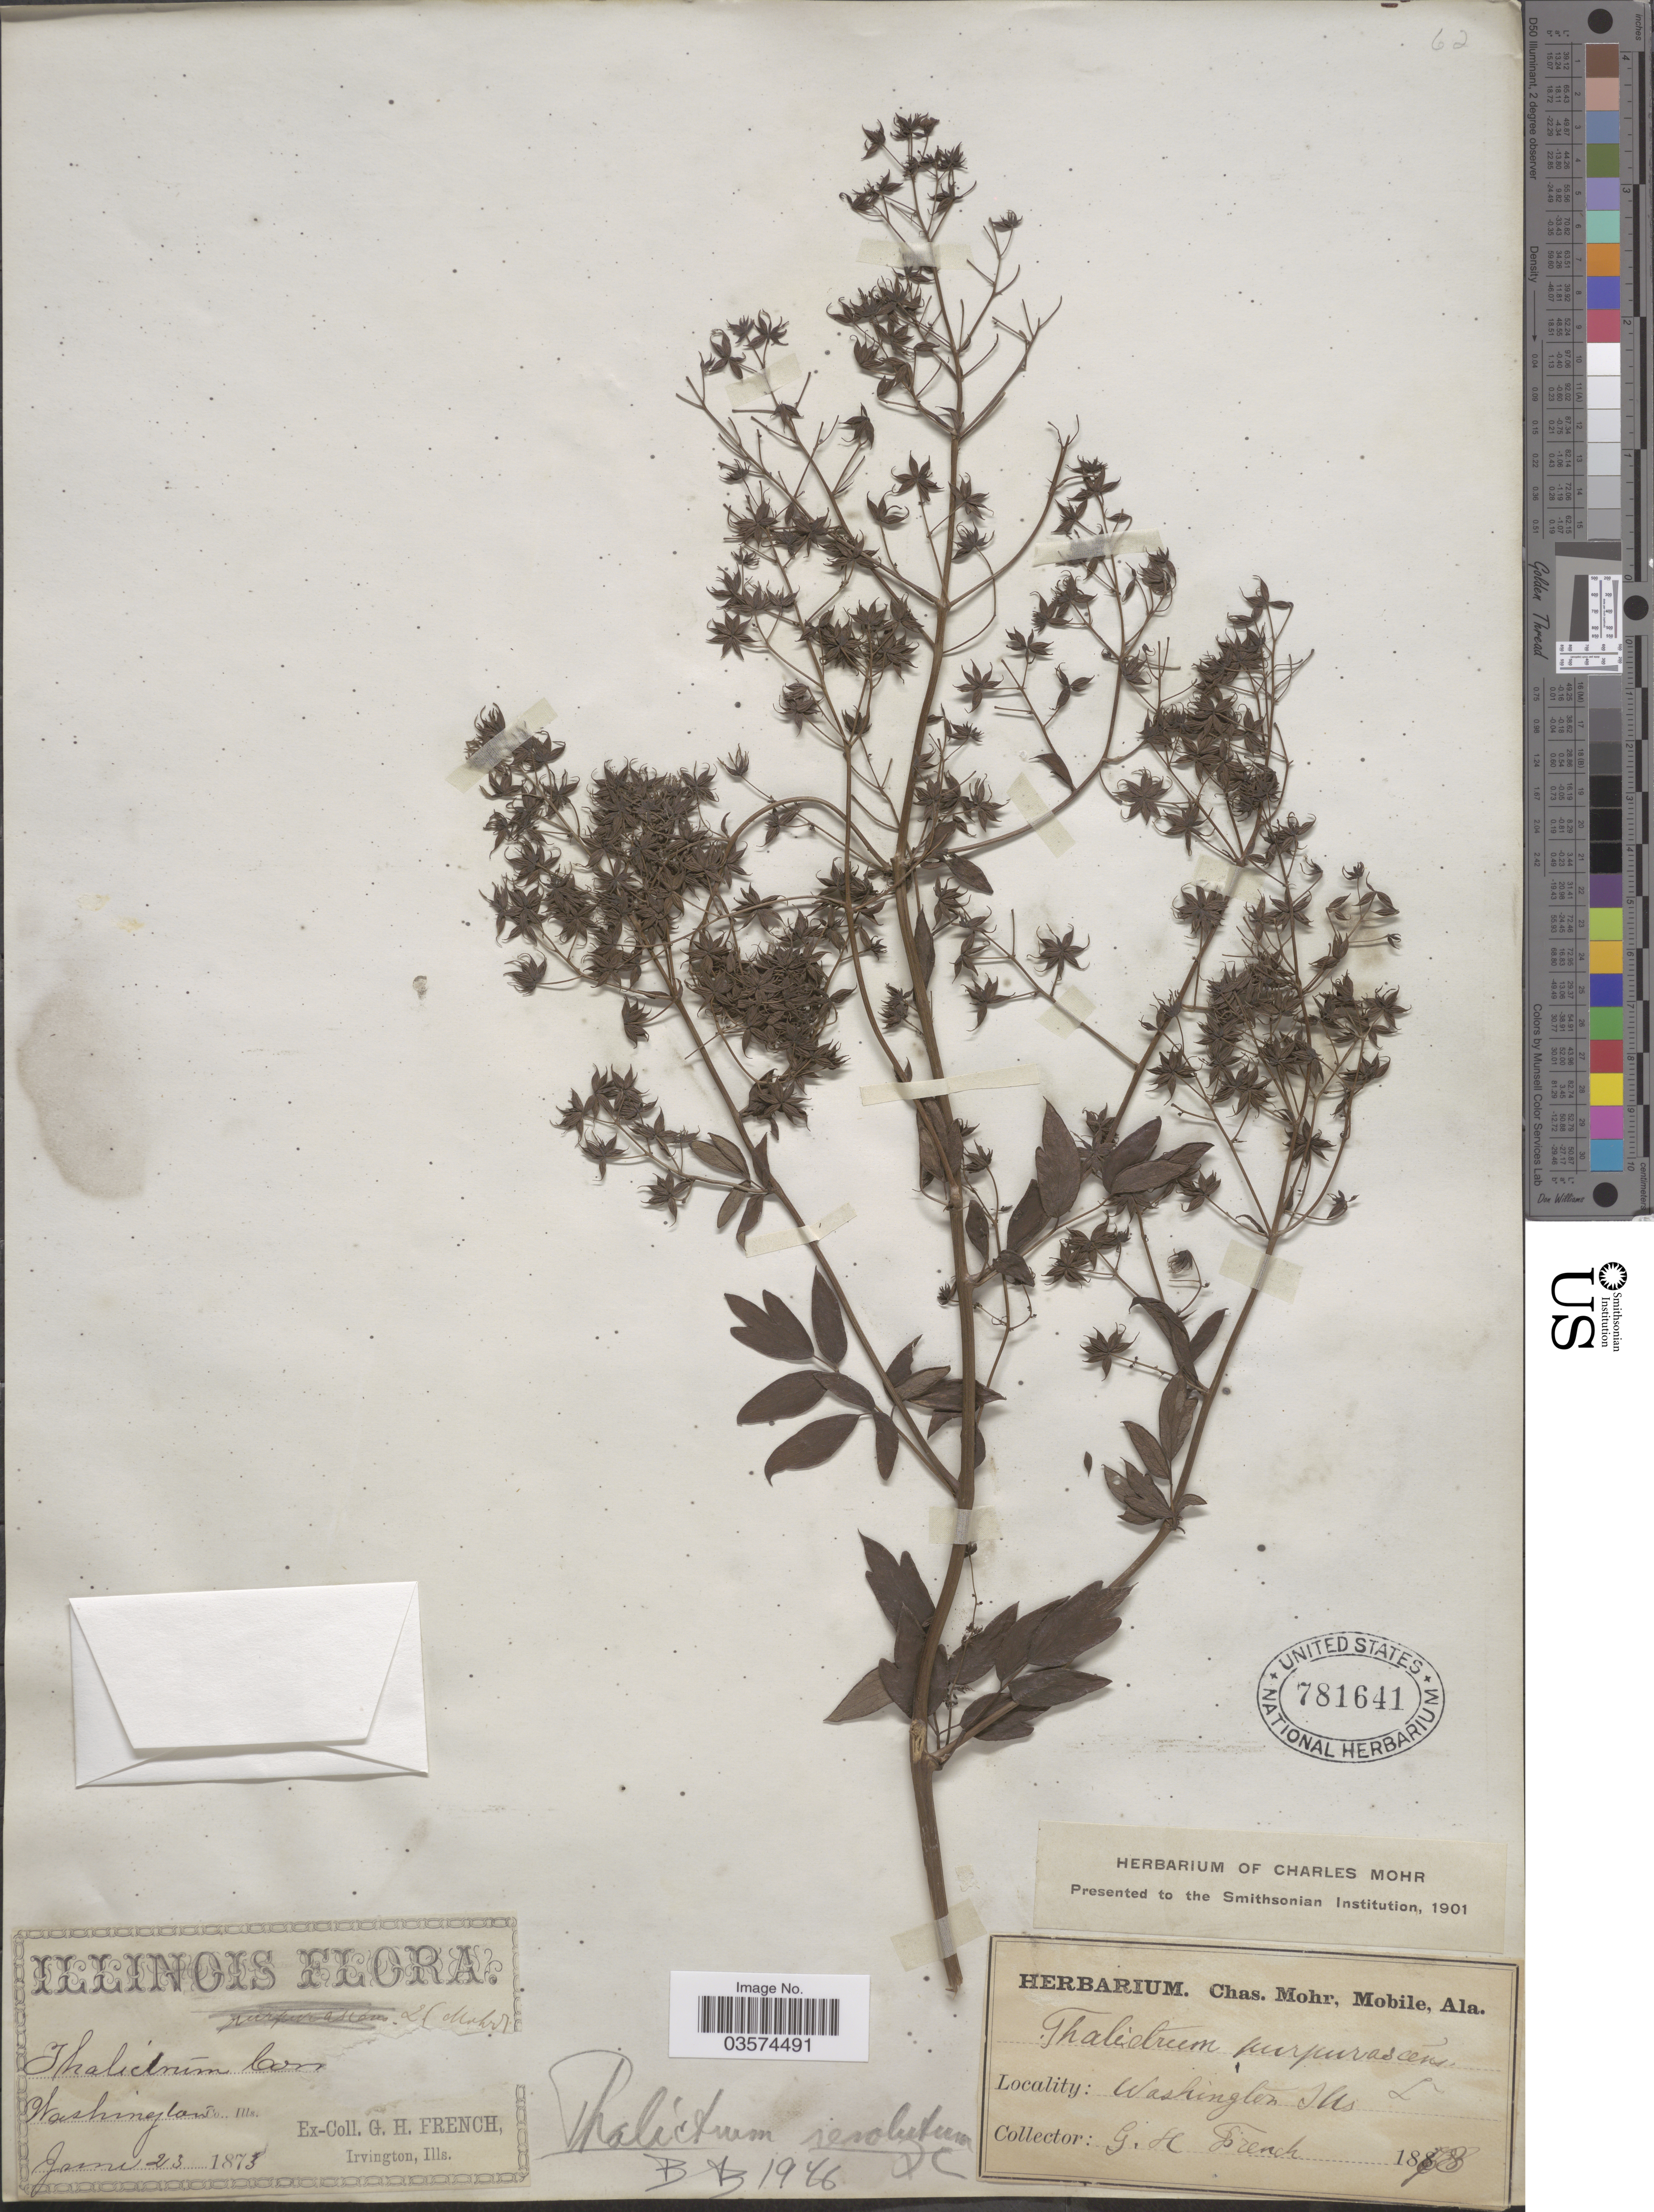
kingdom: Plantae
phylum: Tracheophyta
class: Magnoliopsida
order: Ranunculales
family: Ranunculaceae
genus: Thalictrum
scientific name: Thalictrum amphibolum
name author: Greene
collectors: G. H. French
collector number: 2?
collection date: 1873-06-23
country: United States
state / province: Illinois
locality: Washington Co.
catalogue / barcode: US 781641